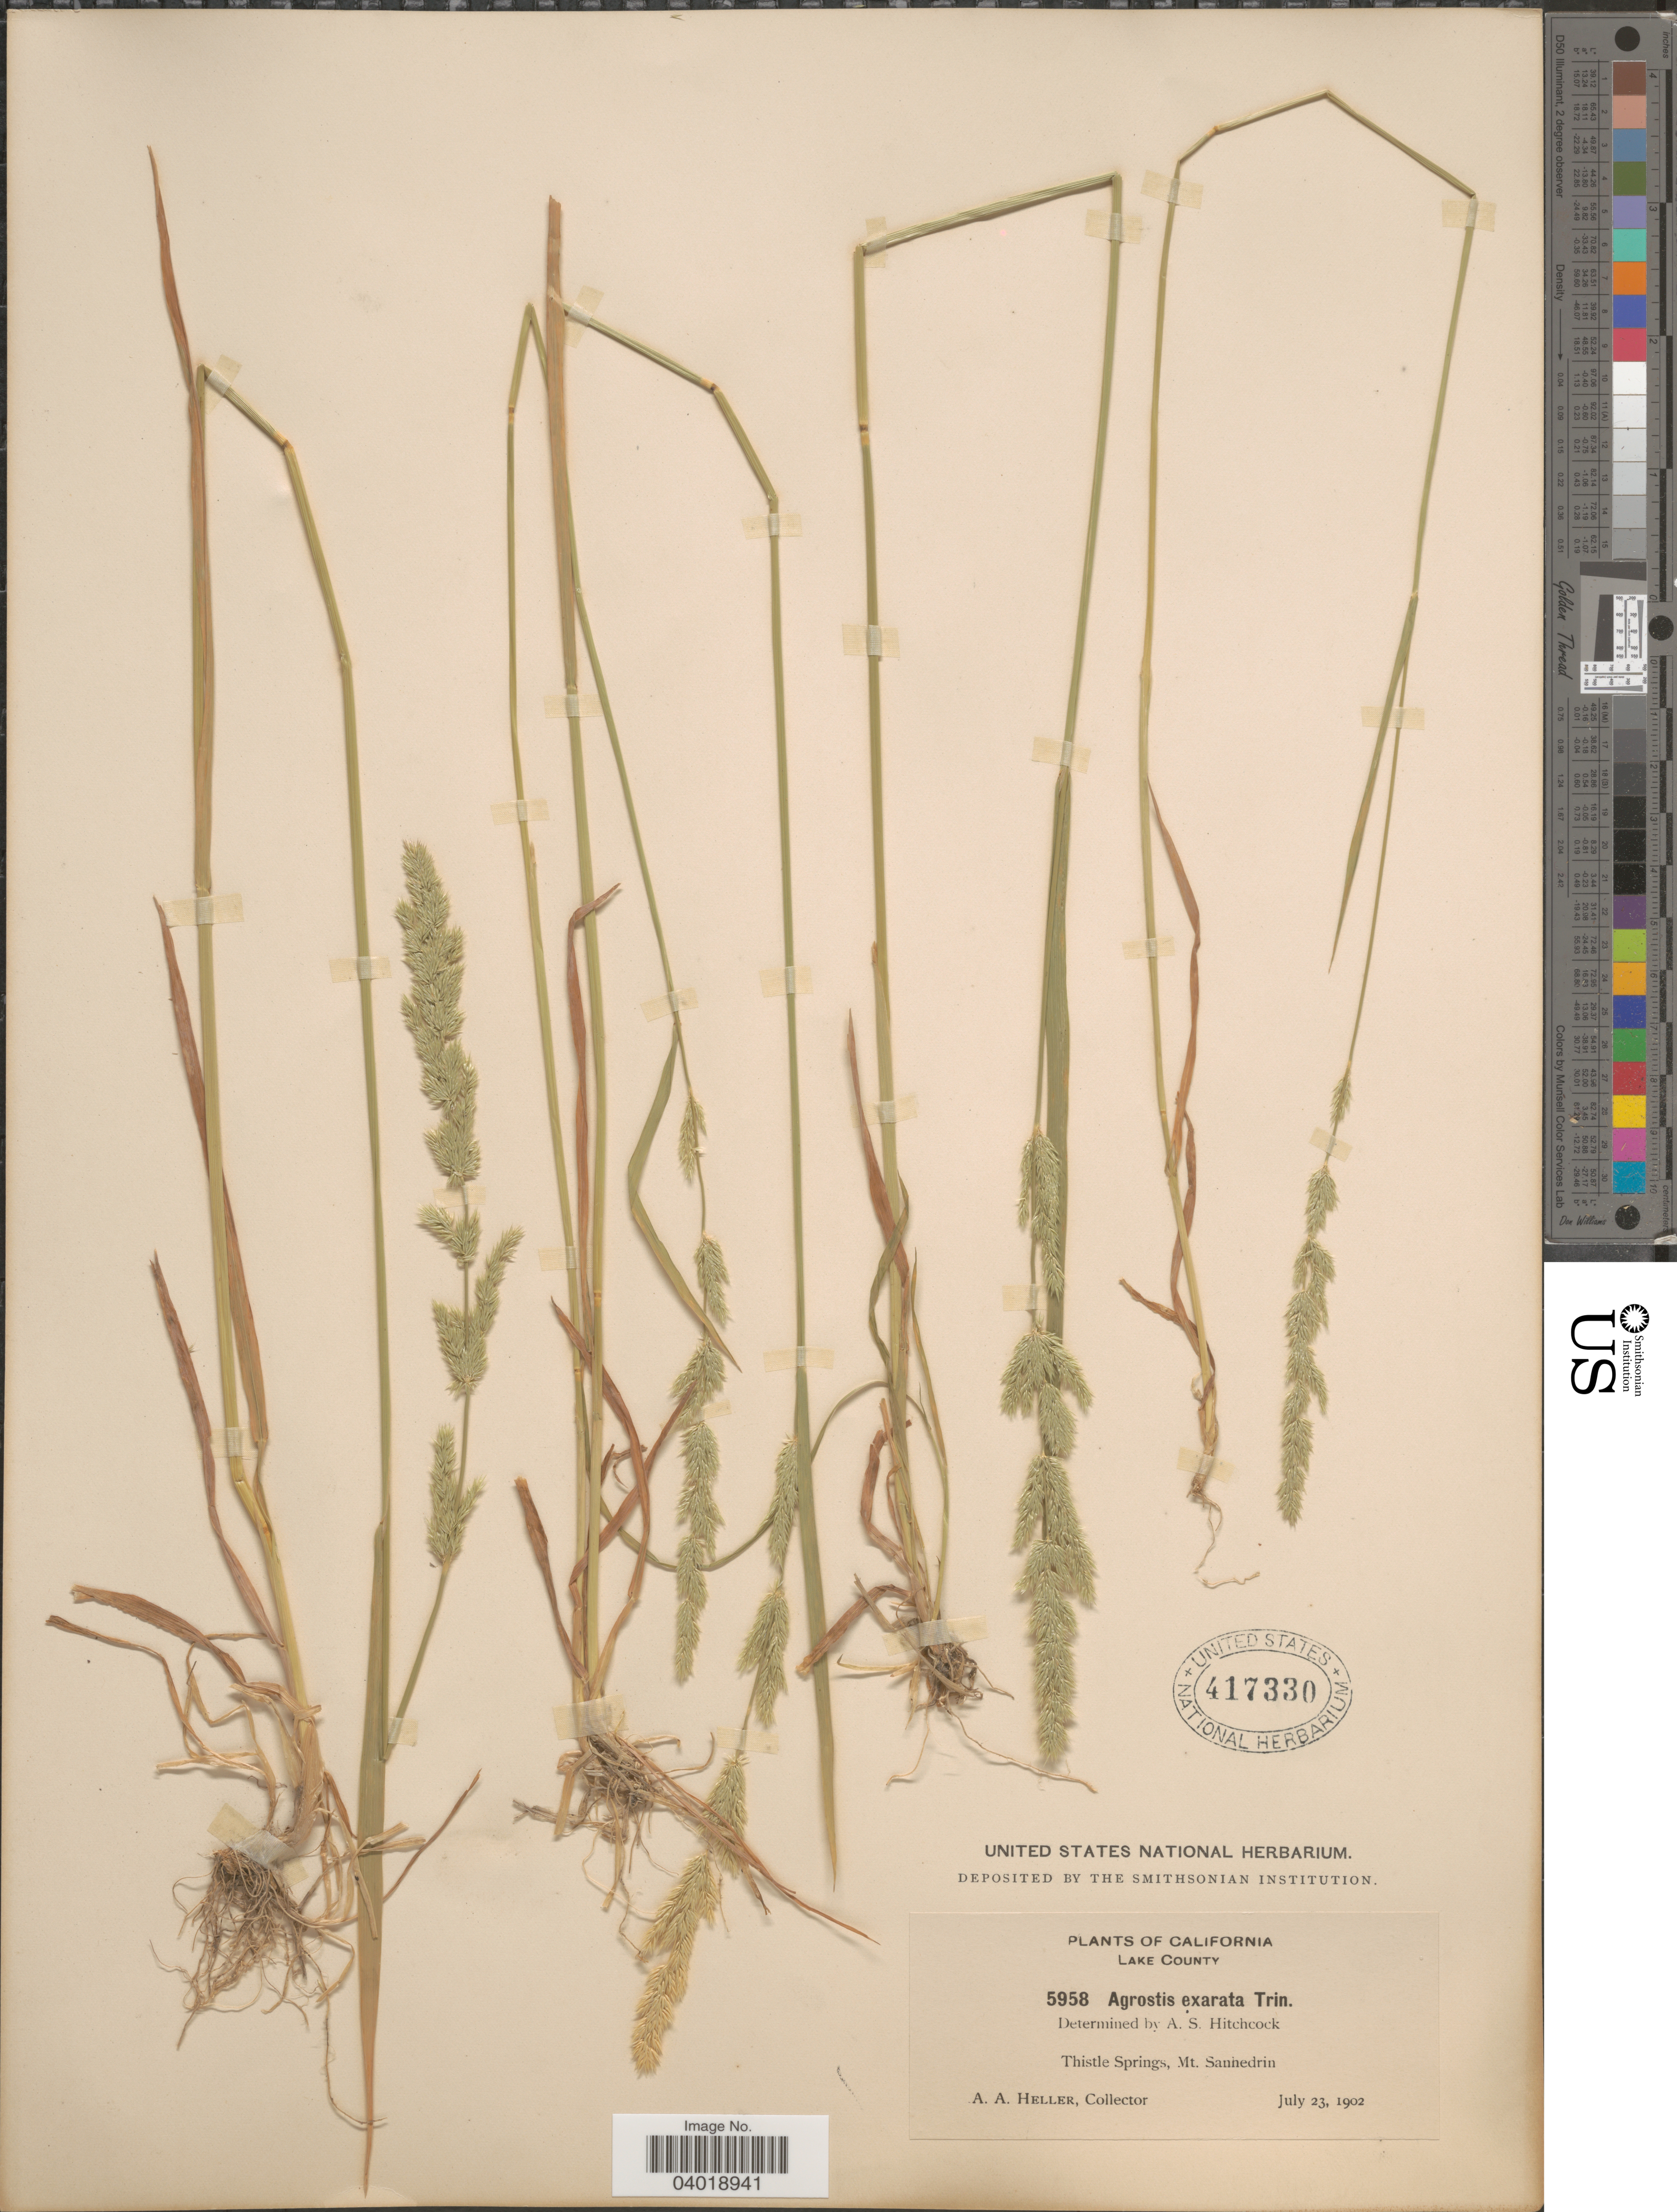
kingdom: Plantae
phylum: Tracheophyta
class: Liliopsida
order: Poales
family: Poaceae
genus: Agrostis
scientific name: Agrostis exarata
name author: Trin.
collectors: A. A. Heller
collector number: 5958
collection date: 1902-07-23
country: United States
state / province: California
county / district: Lake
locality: Lake County. Thistle Springs, Mt. Sanhedrin.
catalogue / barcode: US 417330